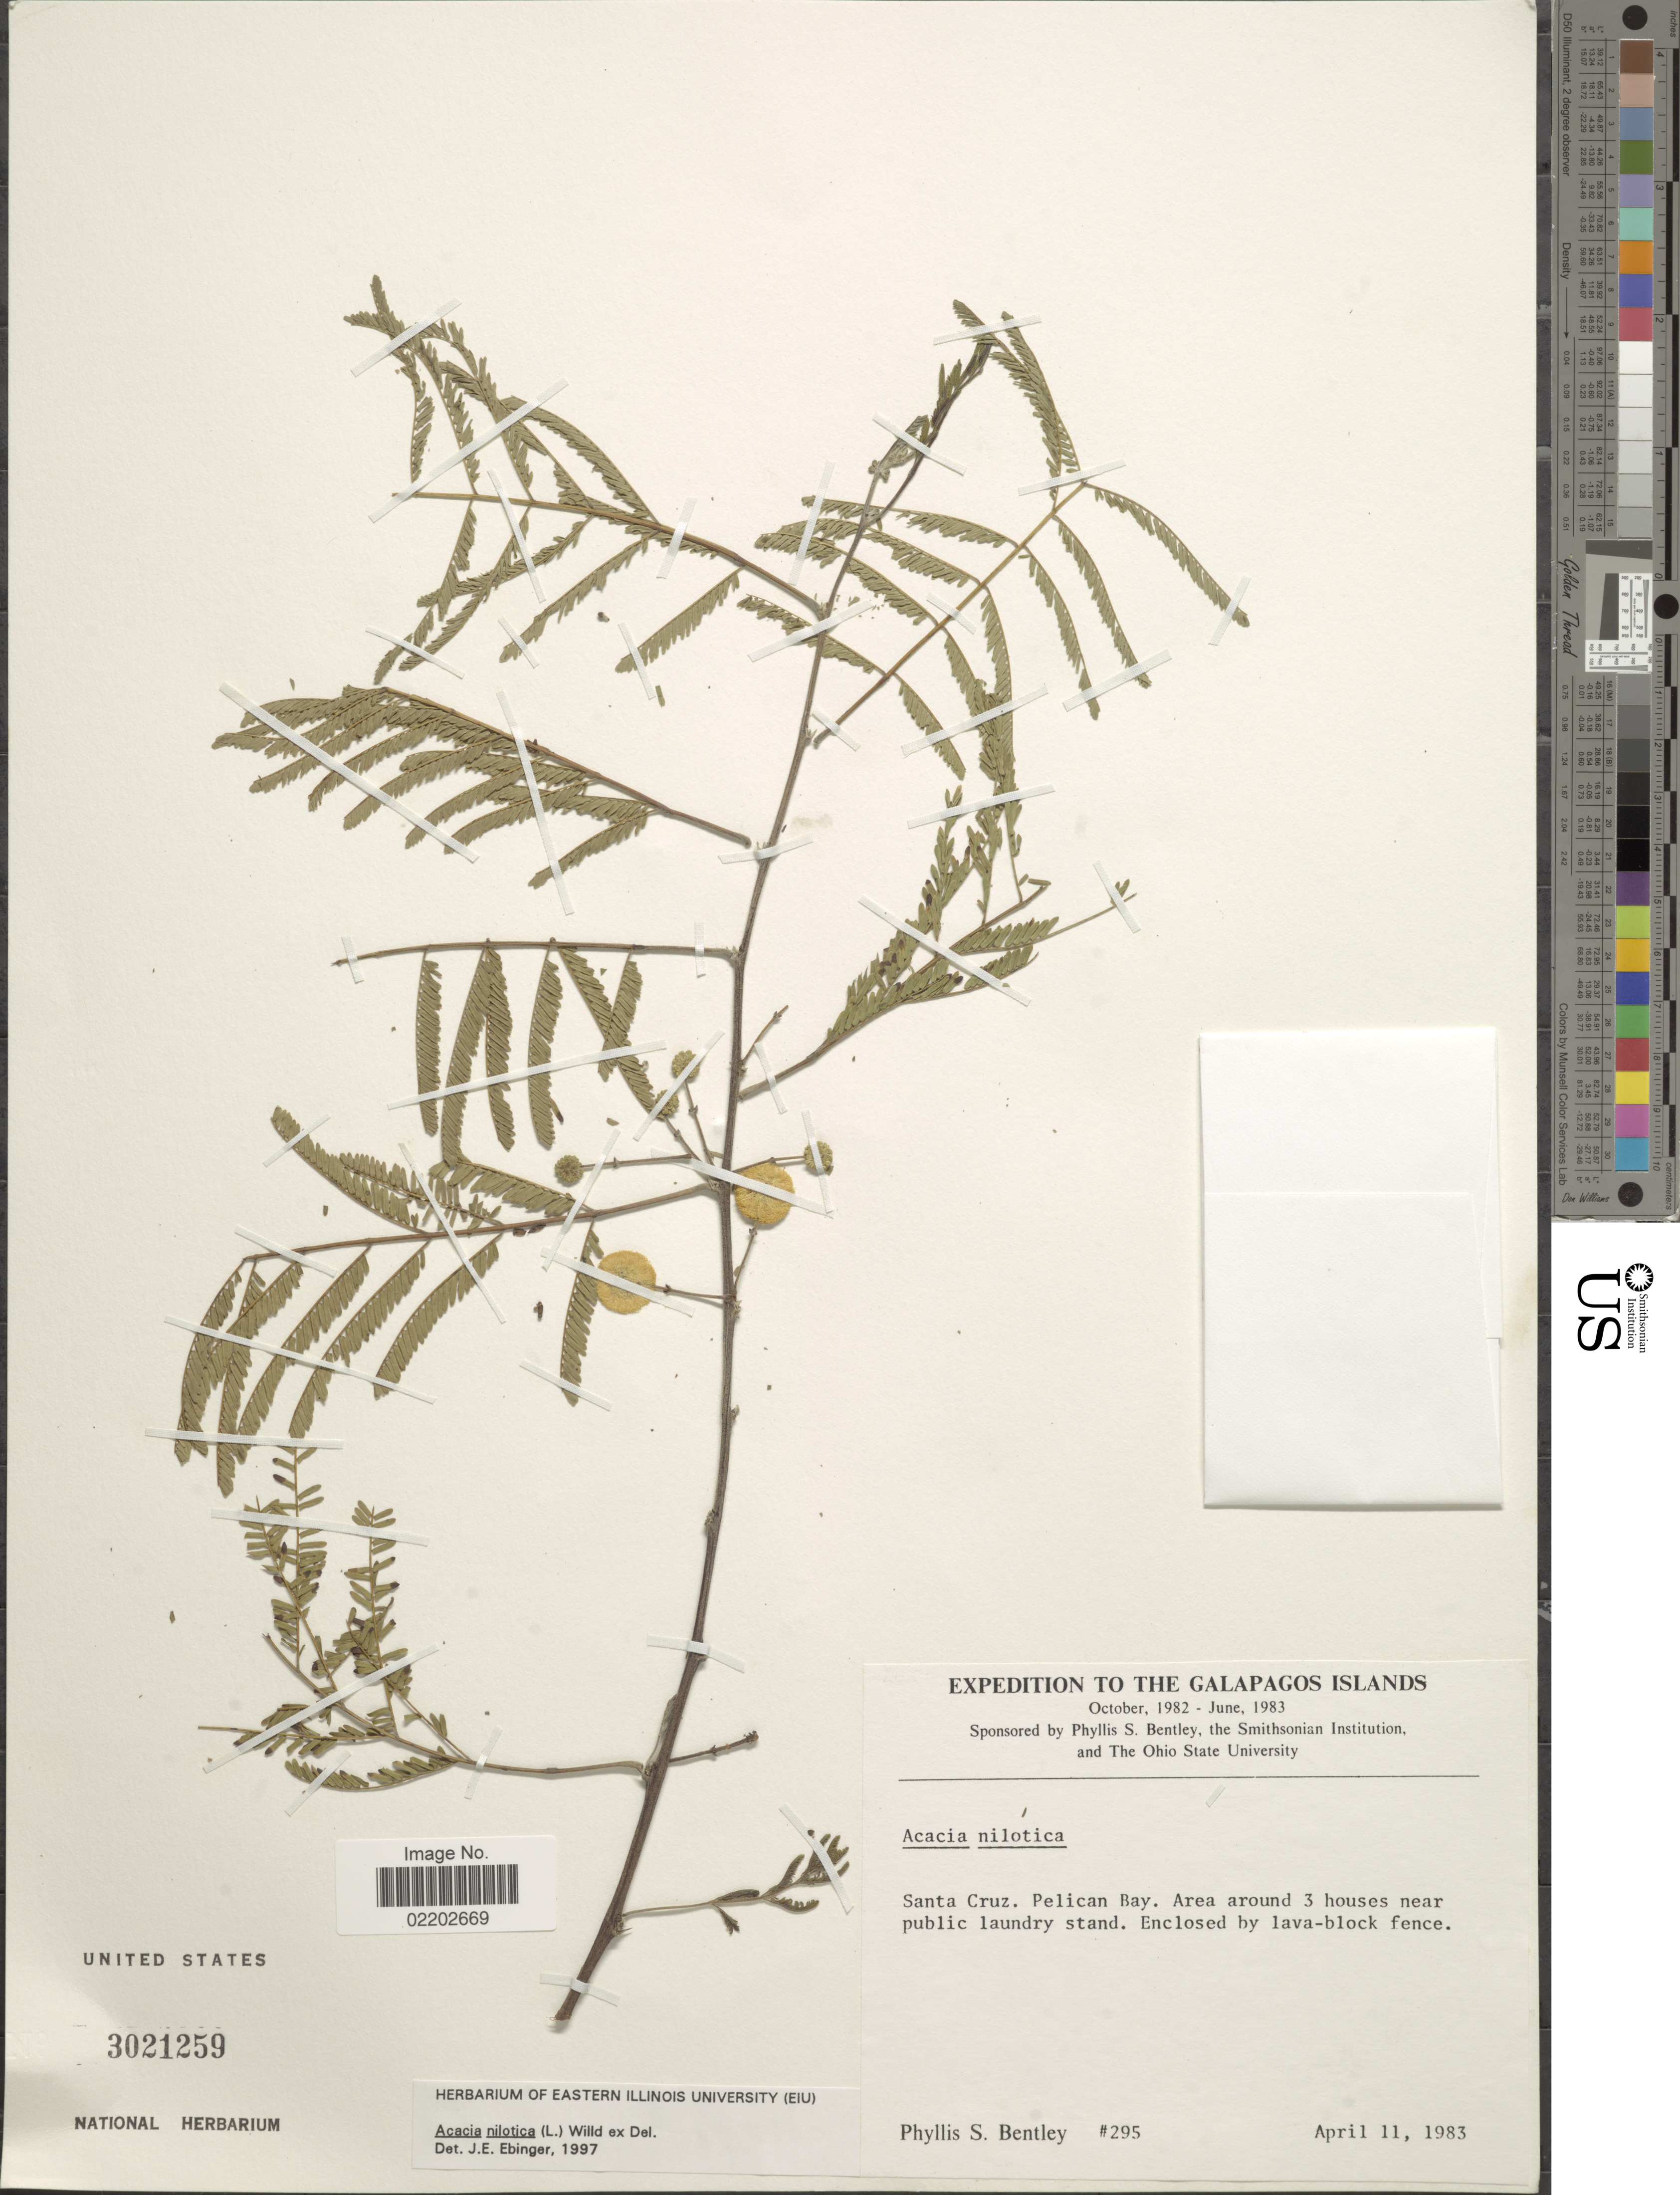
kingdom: Plantae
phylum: Tracheophyta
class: Magnoliopsida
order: Fabales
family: Fabaceae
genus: Vachellia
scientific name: Vachellia nilotica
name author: (L.) P.J.H. Hurter & Mabb.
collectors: P. S. Bentley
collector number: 295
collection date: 1983-04-11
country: Ecuador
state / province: Colón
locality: Galapagos Islands. Santa Cruz. Pelican Bay. Area around 3 houses near public laundry stand.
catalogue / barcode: US 3021259